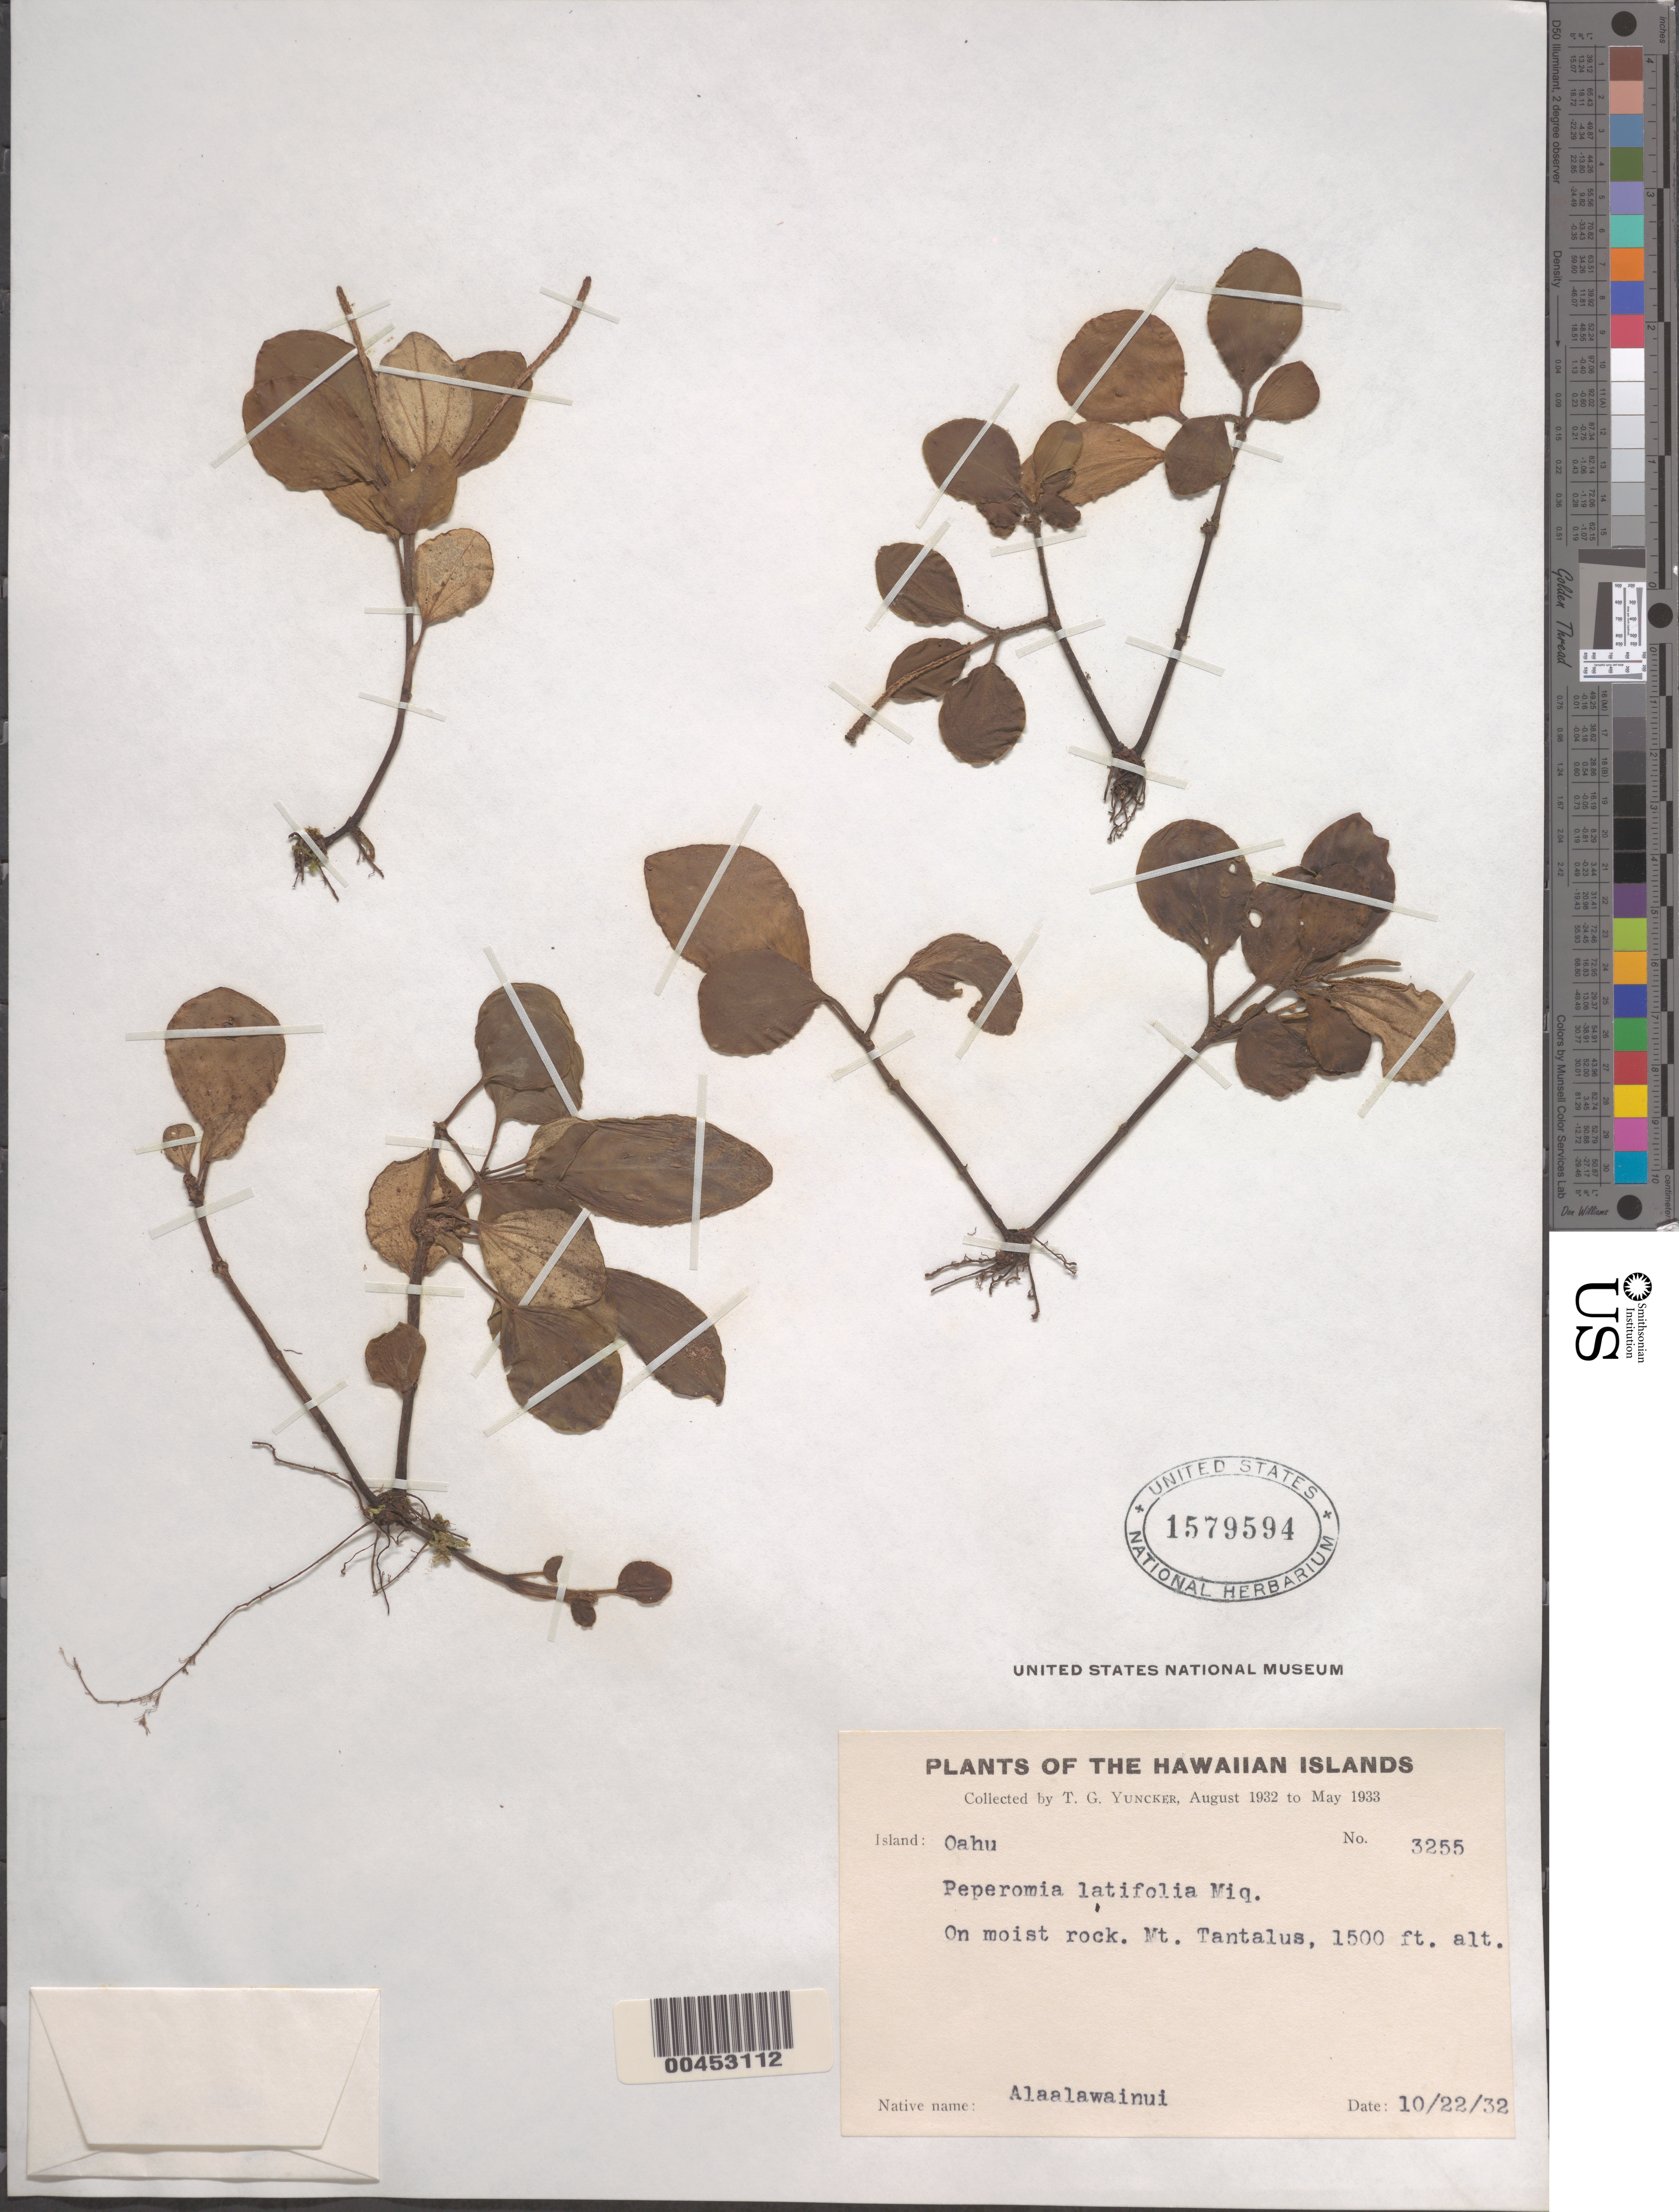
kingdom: Plantae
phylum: Tracheophyta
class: Magnoliopsida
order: Piperales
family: Piperaceae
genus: Peperomia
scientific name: Peperomia latifolia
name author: Miq.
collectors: T. G. Yuncker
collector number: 3255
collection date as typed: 22 Oct 1932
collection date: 1932-10-22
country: United States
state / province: Hawaii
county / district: Honolulu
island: Oahu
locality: Mt Tantalus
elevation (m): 457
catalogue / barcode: US 1579594